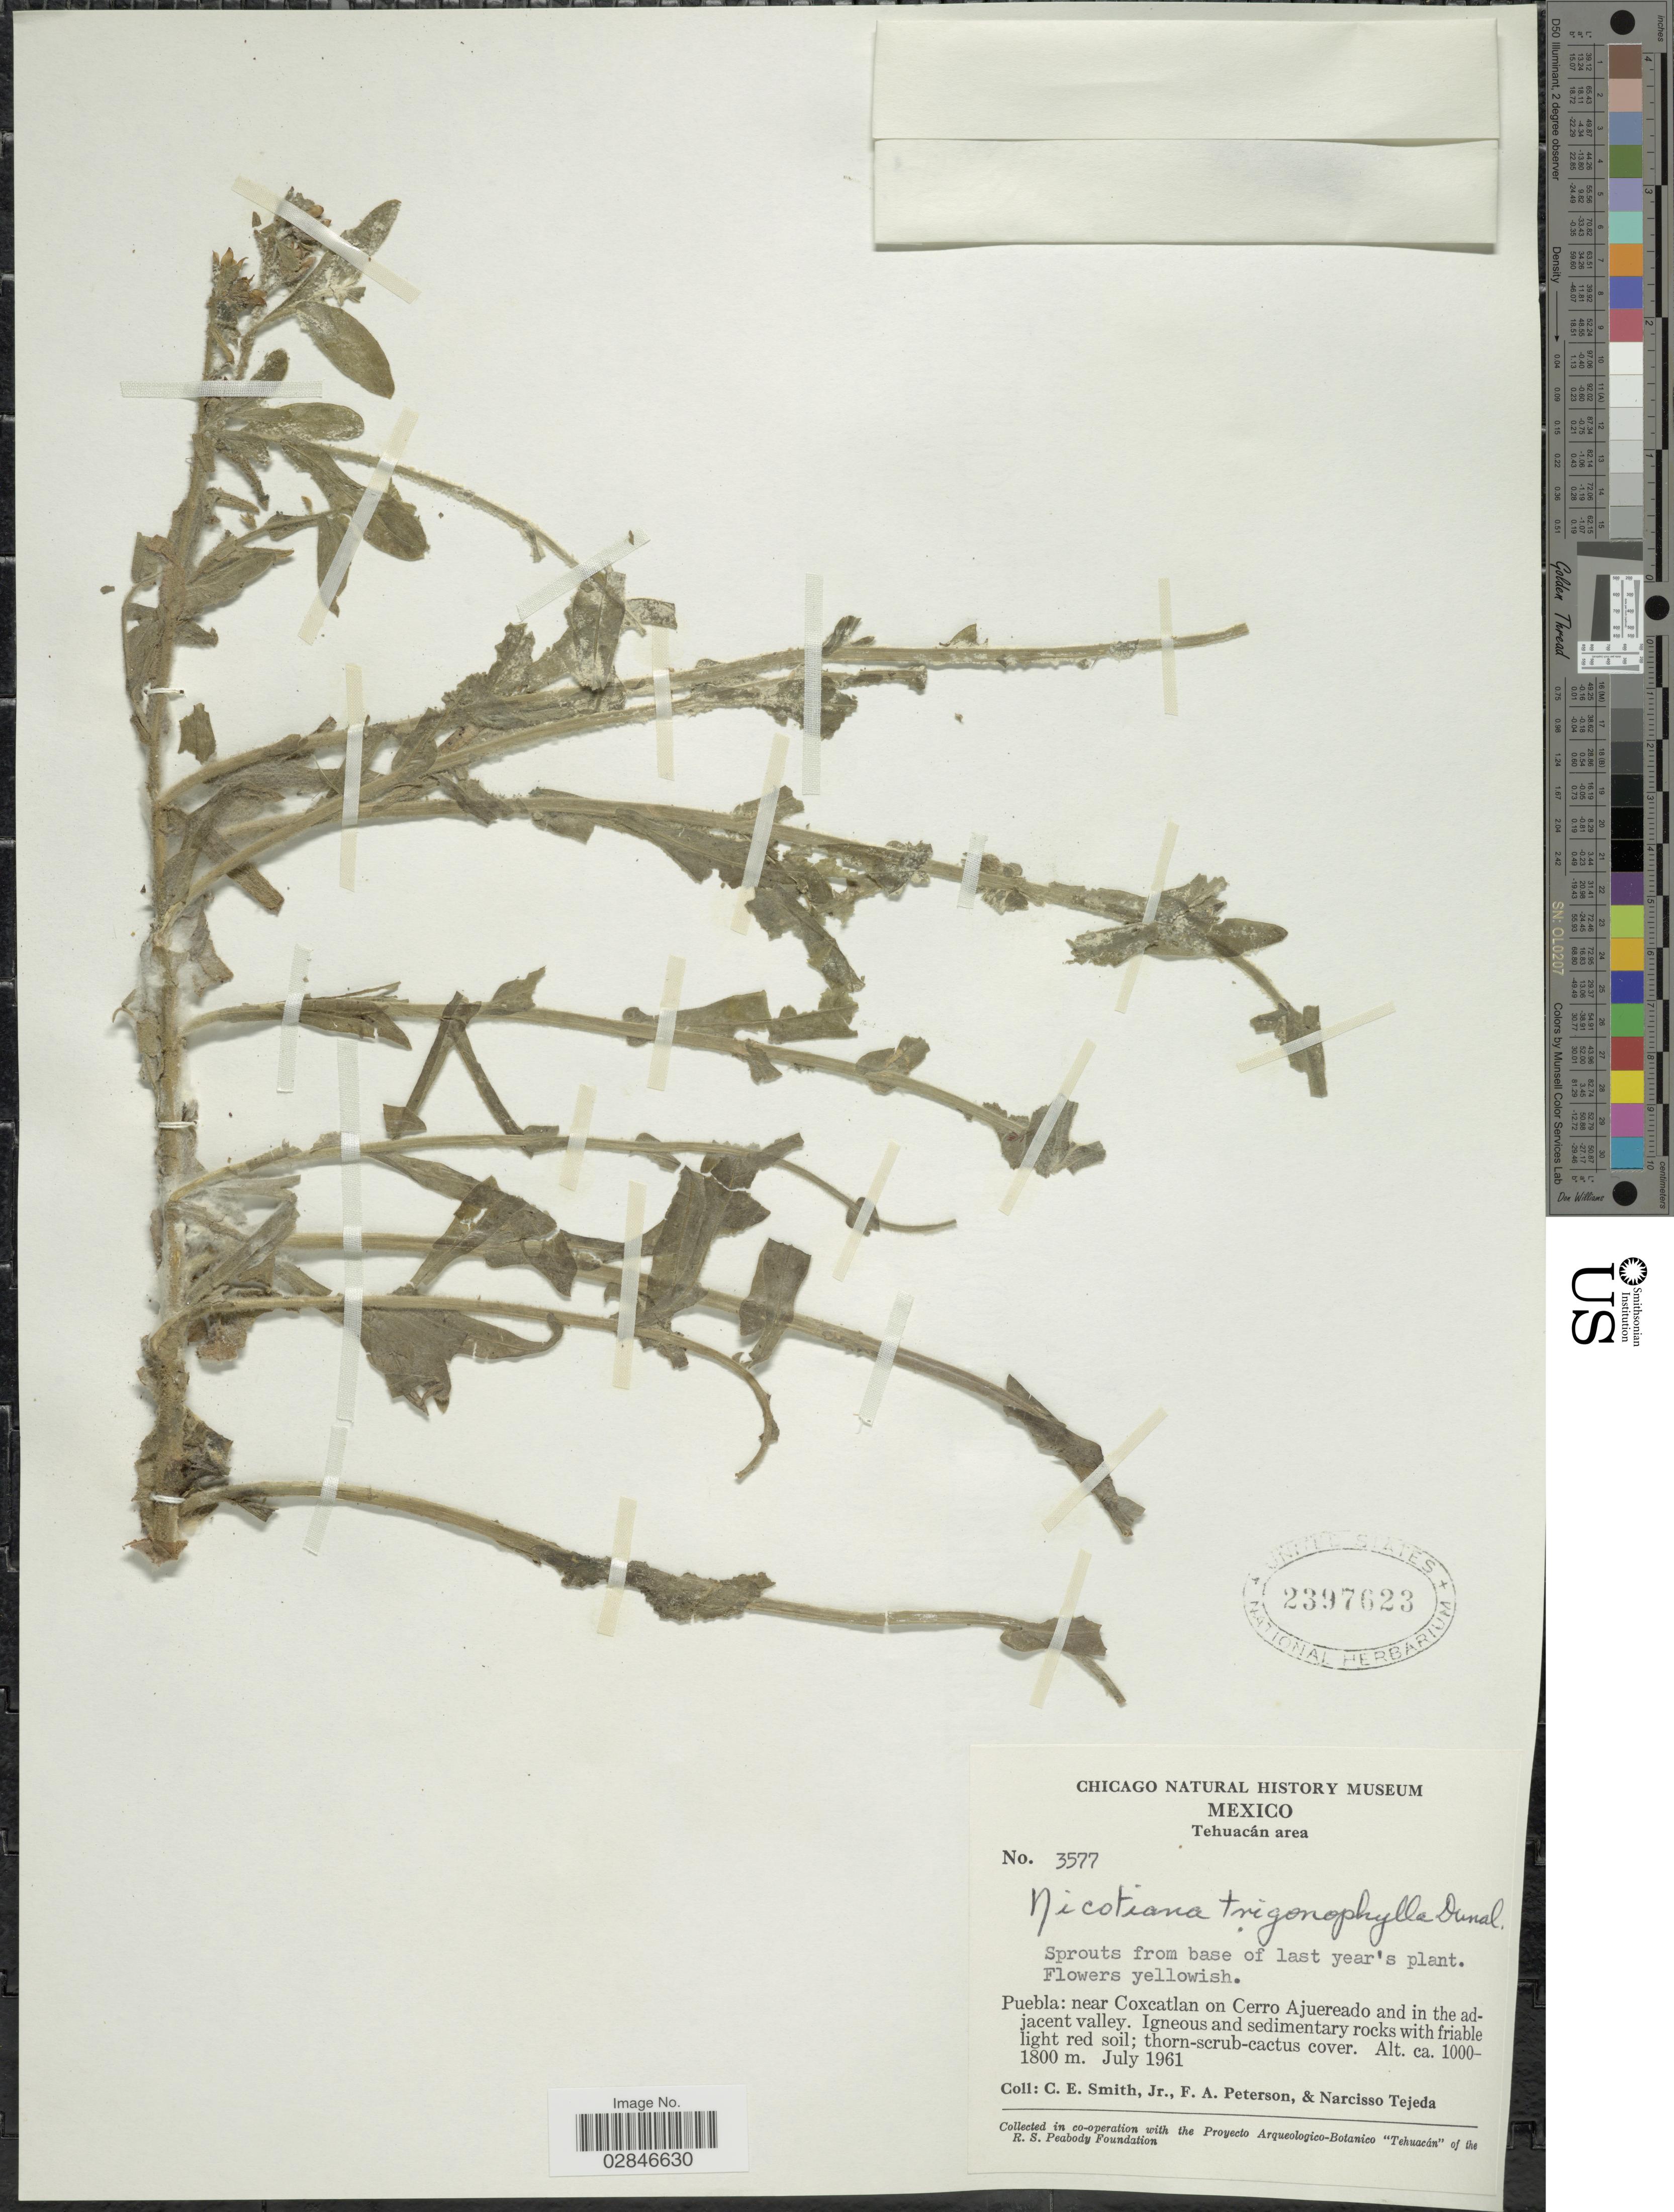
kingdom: Plantae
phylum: Tracheophyta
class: Magnoliopsida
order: Solanales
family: Solanaceae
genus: Nicotiana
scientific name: Nicotiana trigonophylla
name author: Dunal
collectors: C. E. Smith Jr., F. A. Peterson & N. Tejeda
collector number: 3577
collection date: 1961-07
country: Mexico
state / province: Puebla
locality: Tehuacán area, Near Coxcatlan on Cerro Ajuereado and in the adjacent valley.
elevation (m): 1000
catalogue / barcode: US 2397623